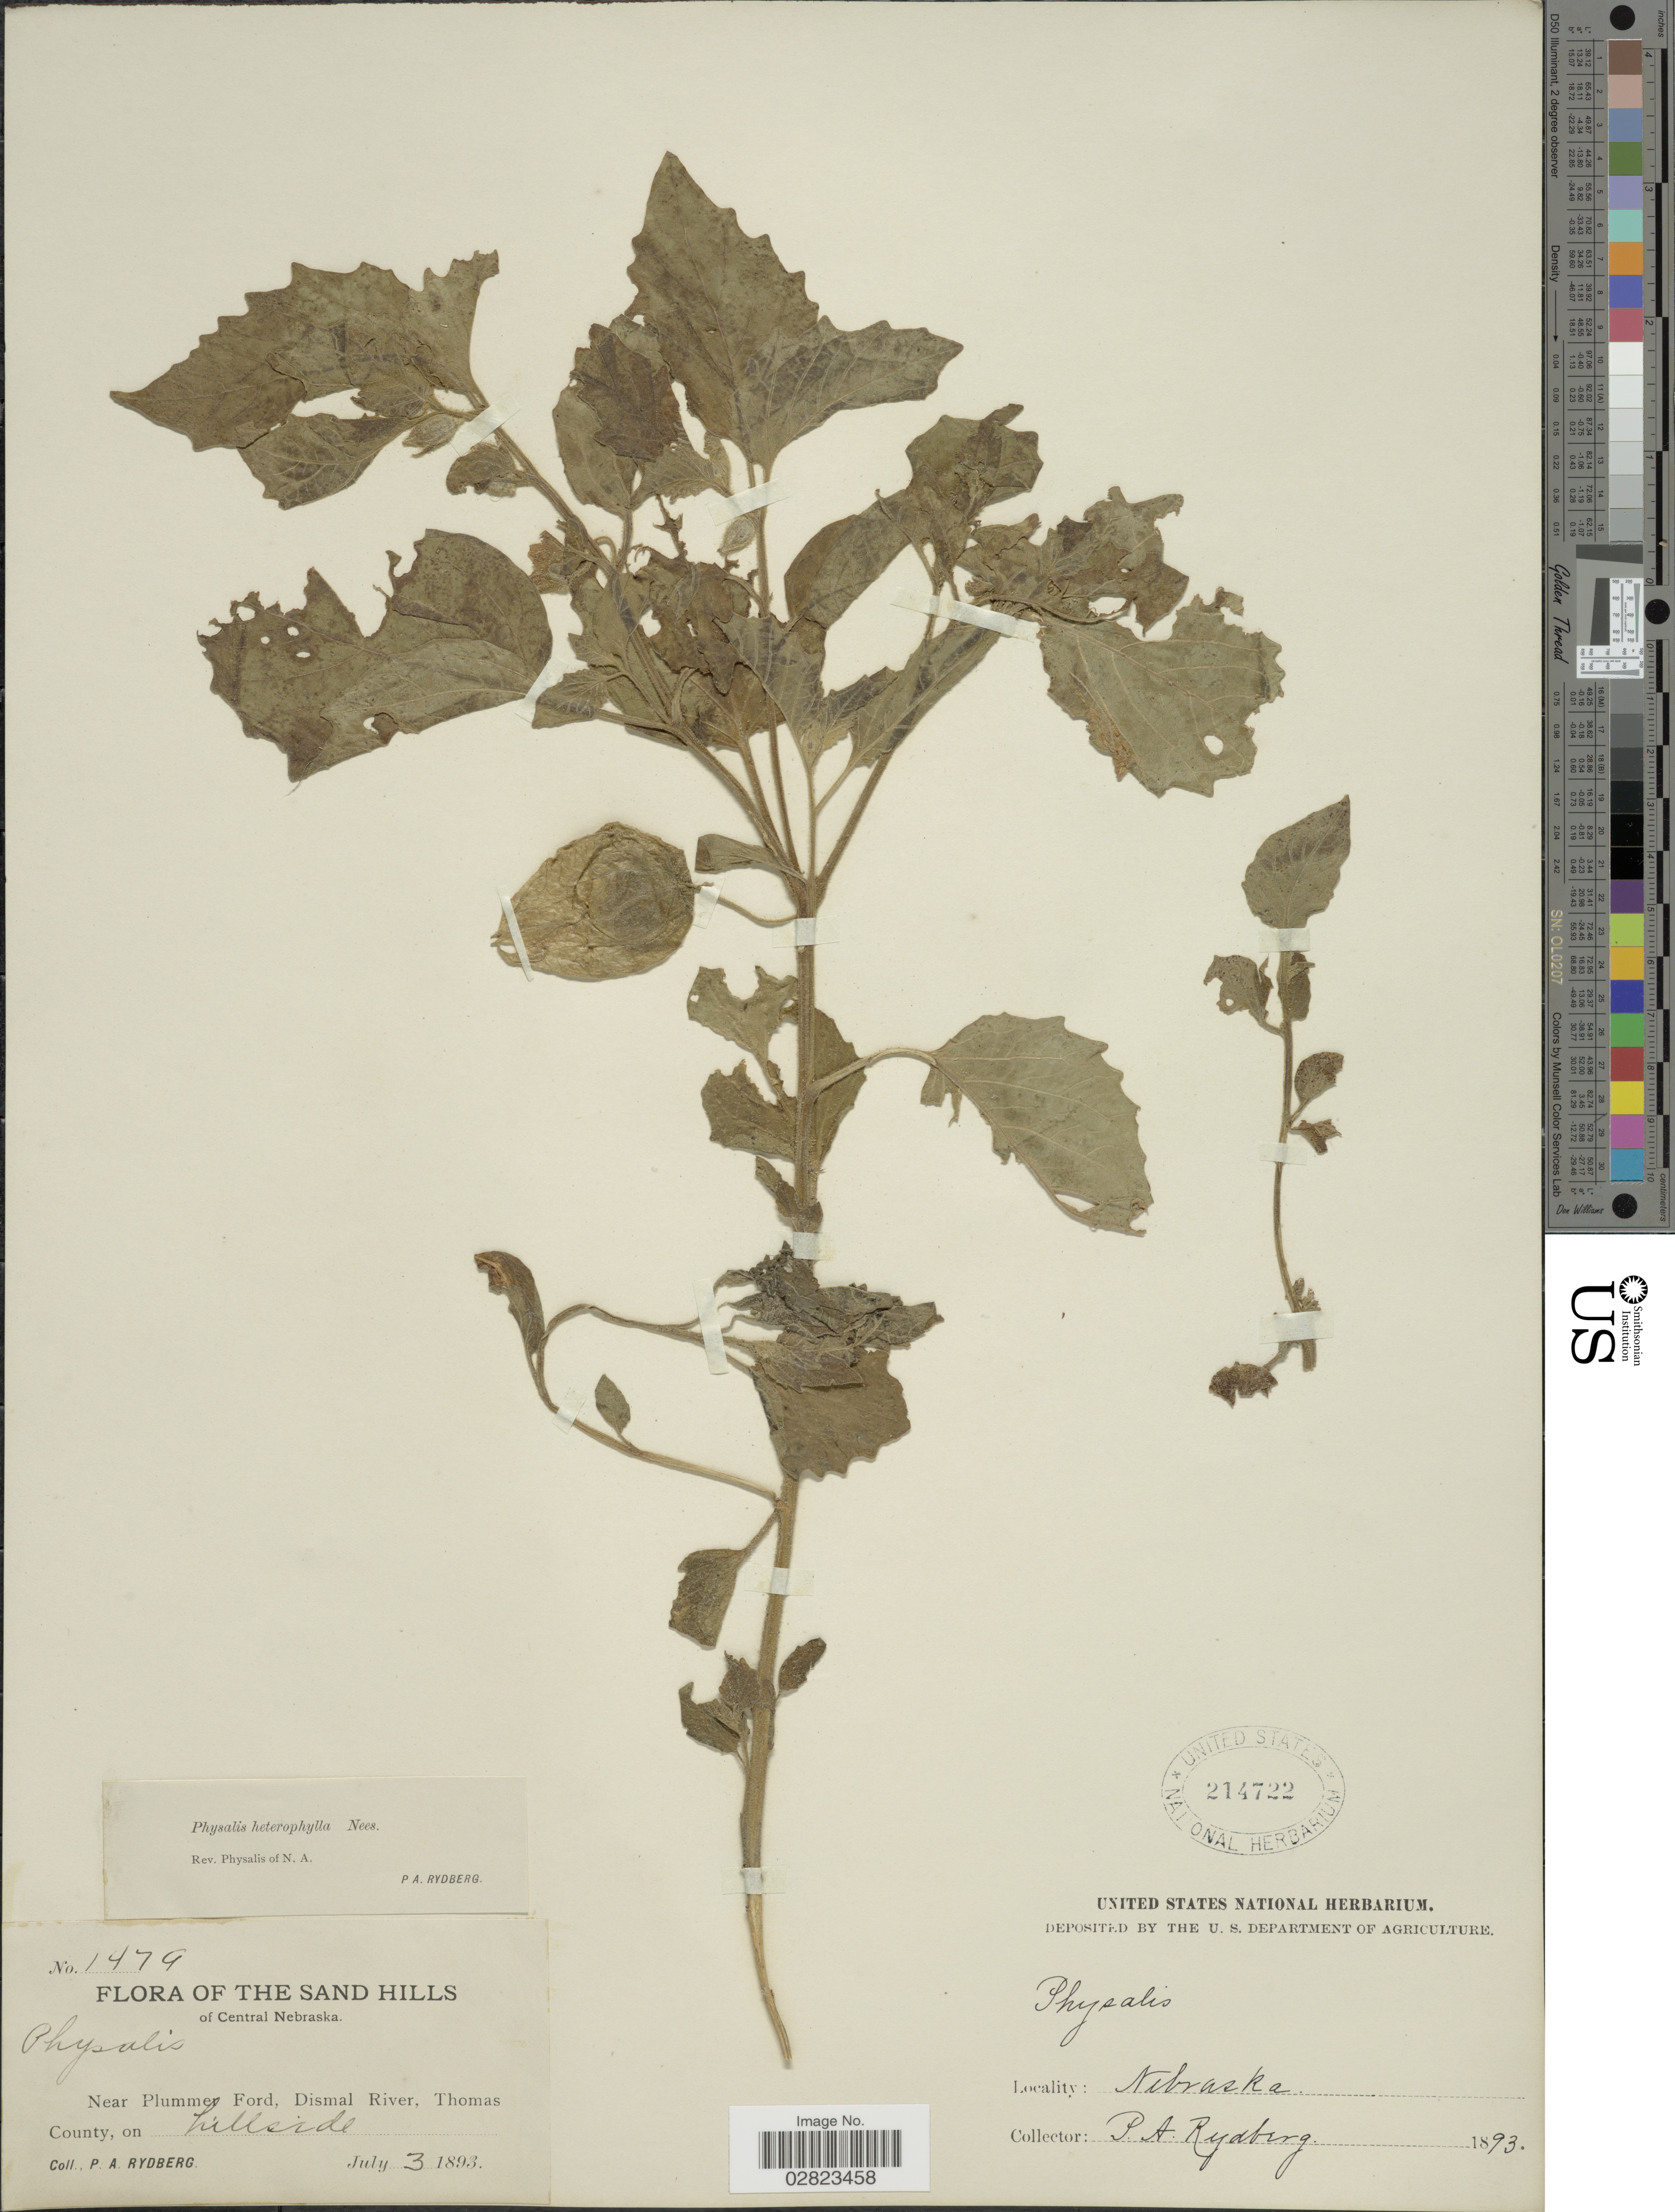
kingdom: Plantae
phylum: Tracheophyta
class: Magnoliopsida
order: Solanales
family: Solanaceae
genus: Physalis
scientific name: Physalis heterophylla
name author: Nees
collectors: P. A. Rydberg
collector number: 1479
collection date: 1893-07-03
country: United States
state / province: Nebraska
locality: The Sand Hills of Central Nebraska. Near Plummer Ford, Dismal River, Thomas County.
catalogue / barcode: US 214722